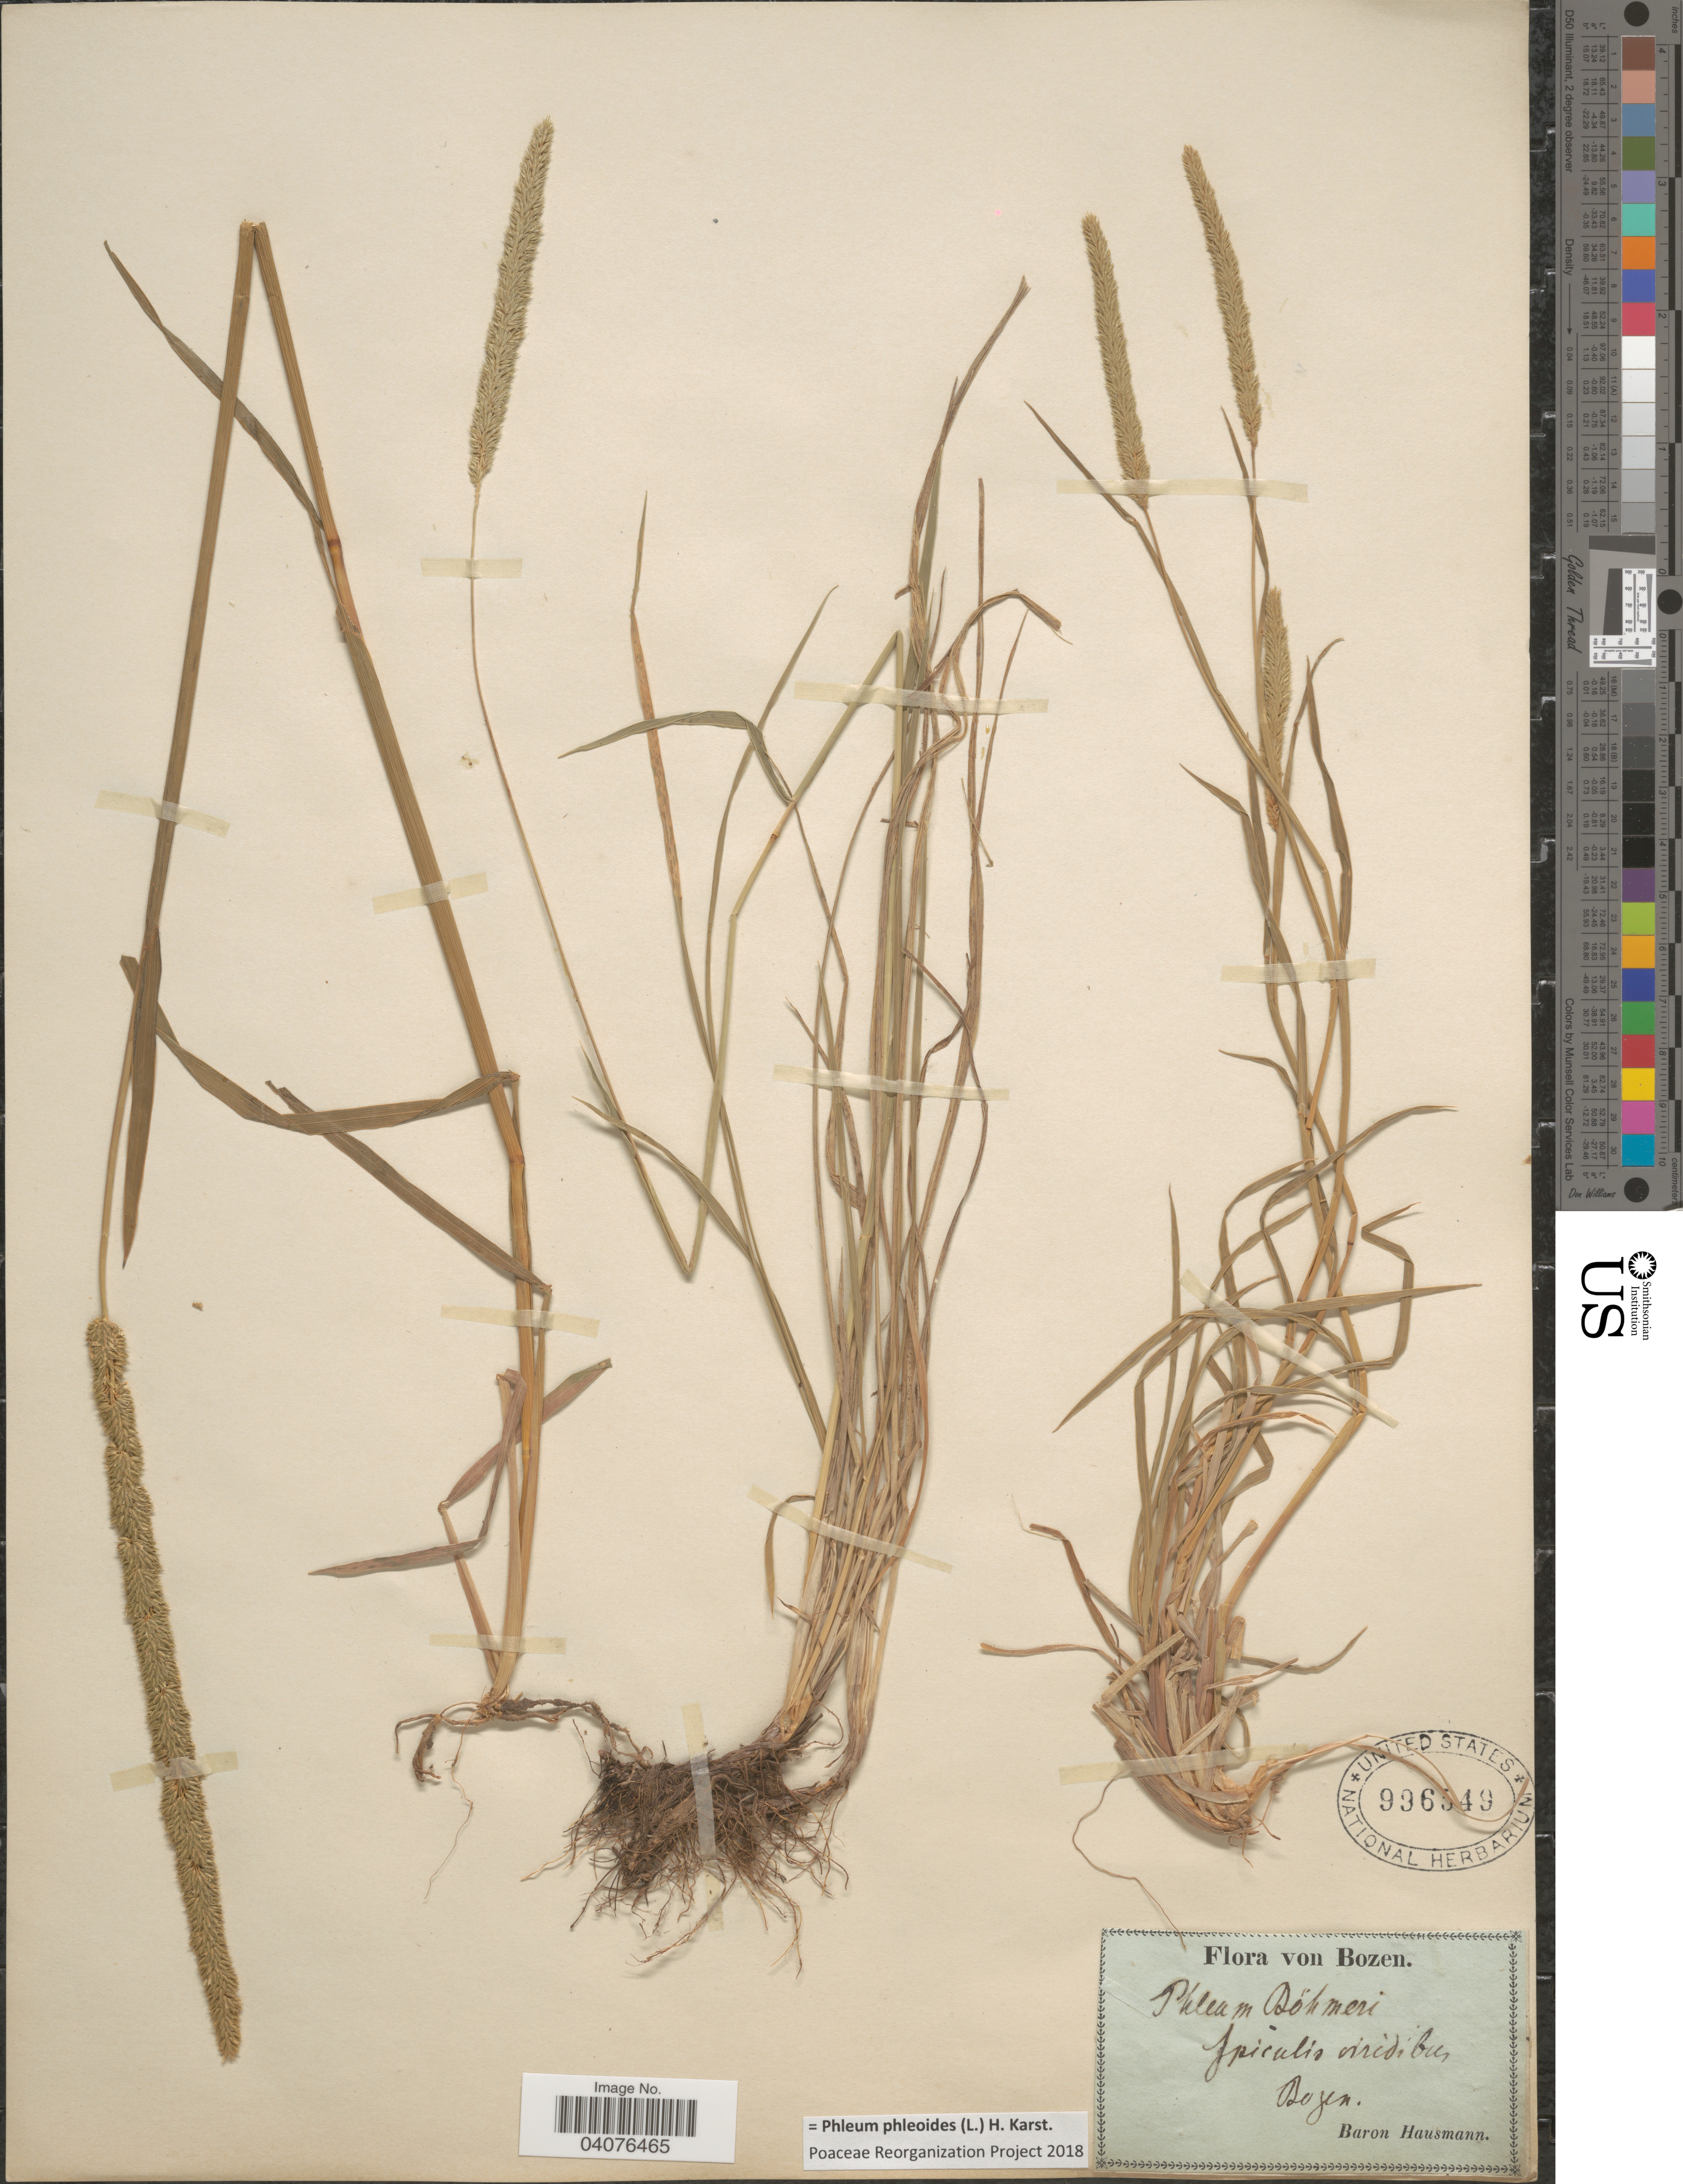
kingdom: Plantae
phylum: Tracheophyta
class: Liliopsida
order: Poales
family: Poaceae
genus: Phleum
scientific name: Phleum phleoides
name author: (L.) H. Karst.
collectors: B. Hausmann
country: Italy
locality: Bozen.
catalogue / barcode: US 996549